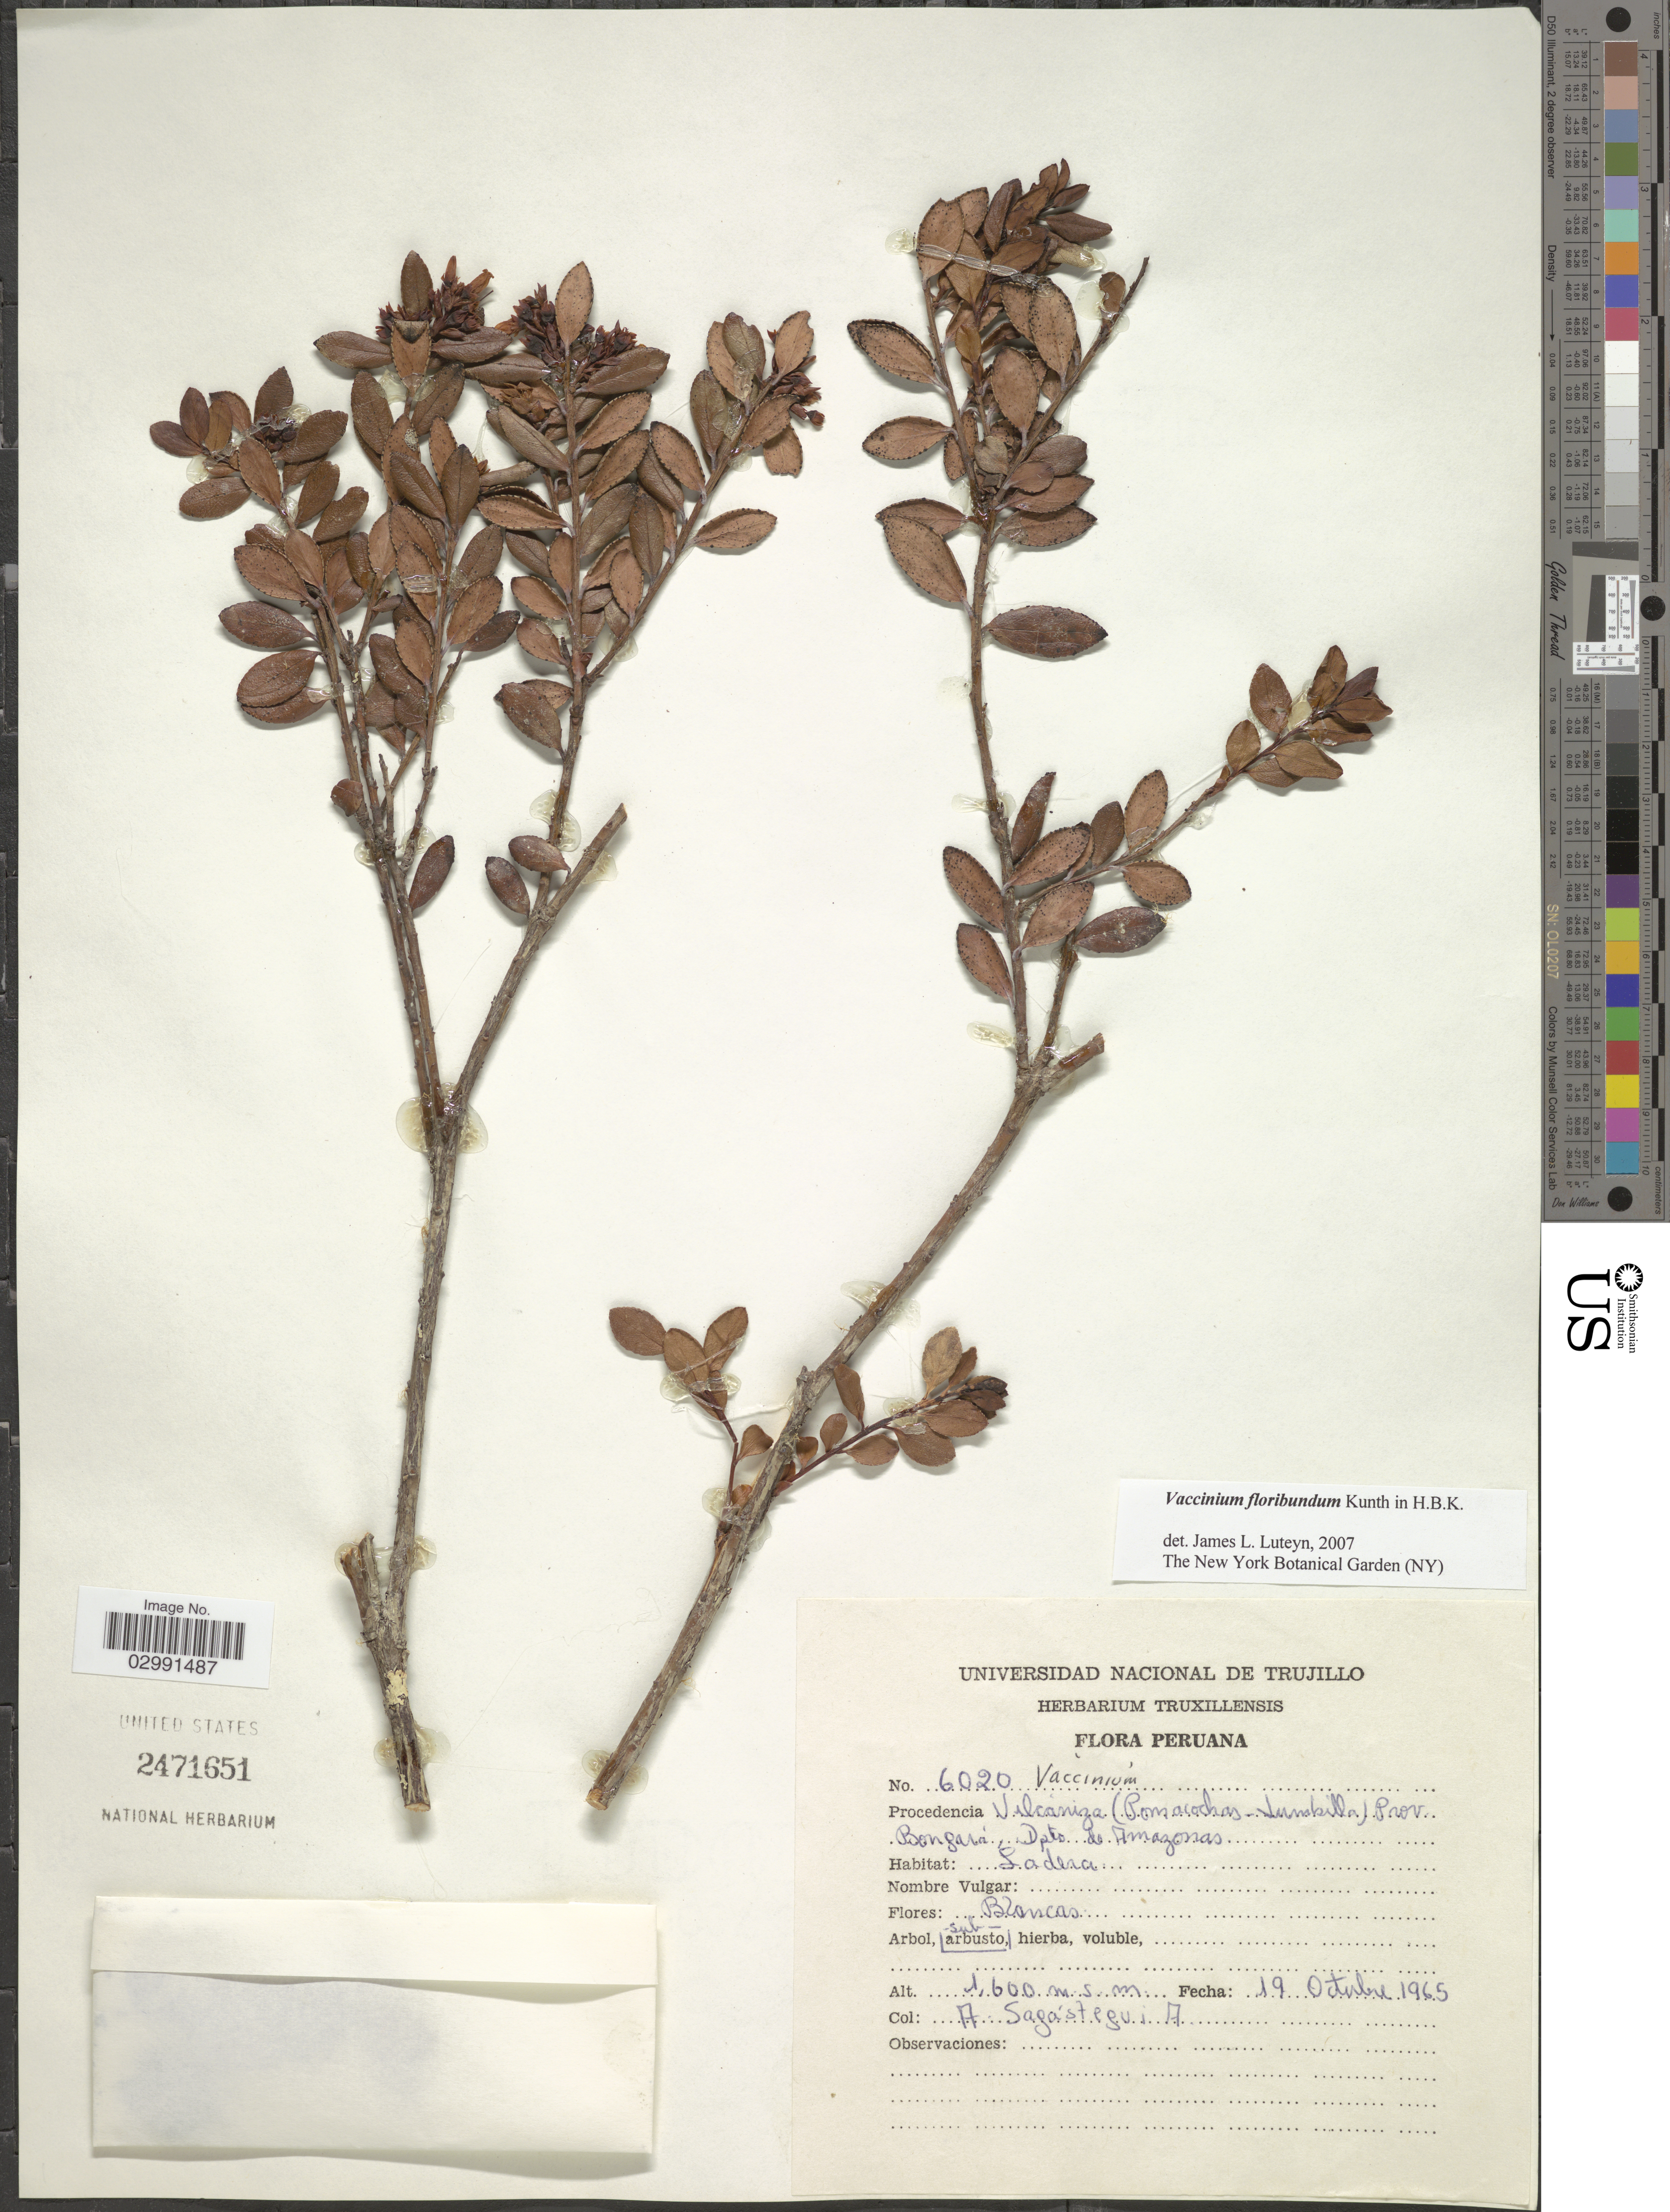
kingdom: Plantae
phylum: Tracheophyta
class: Magnoliopsida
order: Ericales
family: Ericaceae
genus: Vaccinium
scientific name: Vaccinium floribundum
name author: Kunth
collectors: A. Sagástegui A.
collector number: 6020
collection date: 1965-10-19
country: Peru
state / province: Amazonas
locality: Vilcaniza (Pomacochas - Lumbilla) Prov. Bongará. Dpto. de Amazonas.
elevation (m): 1600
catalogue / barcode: US 2471651